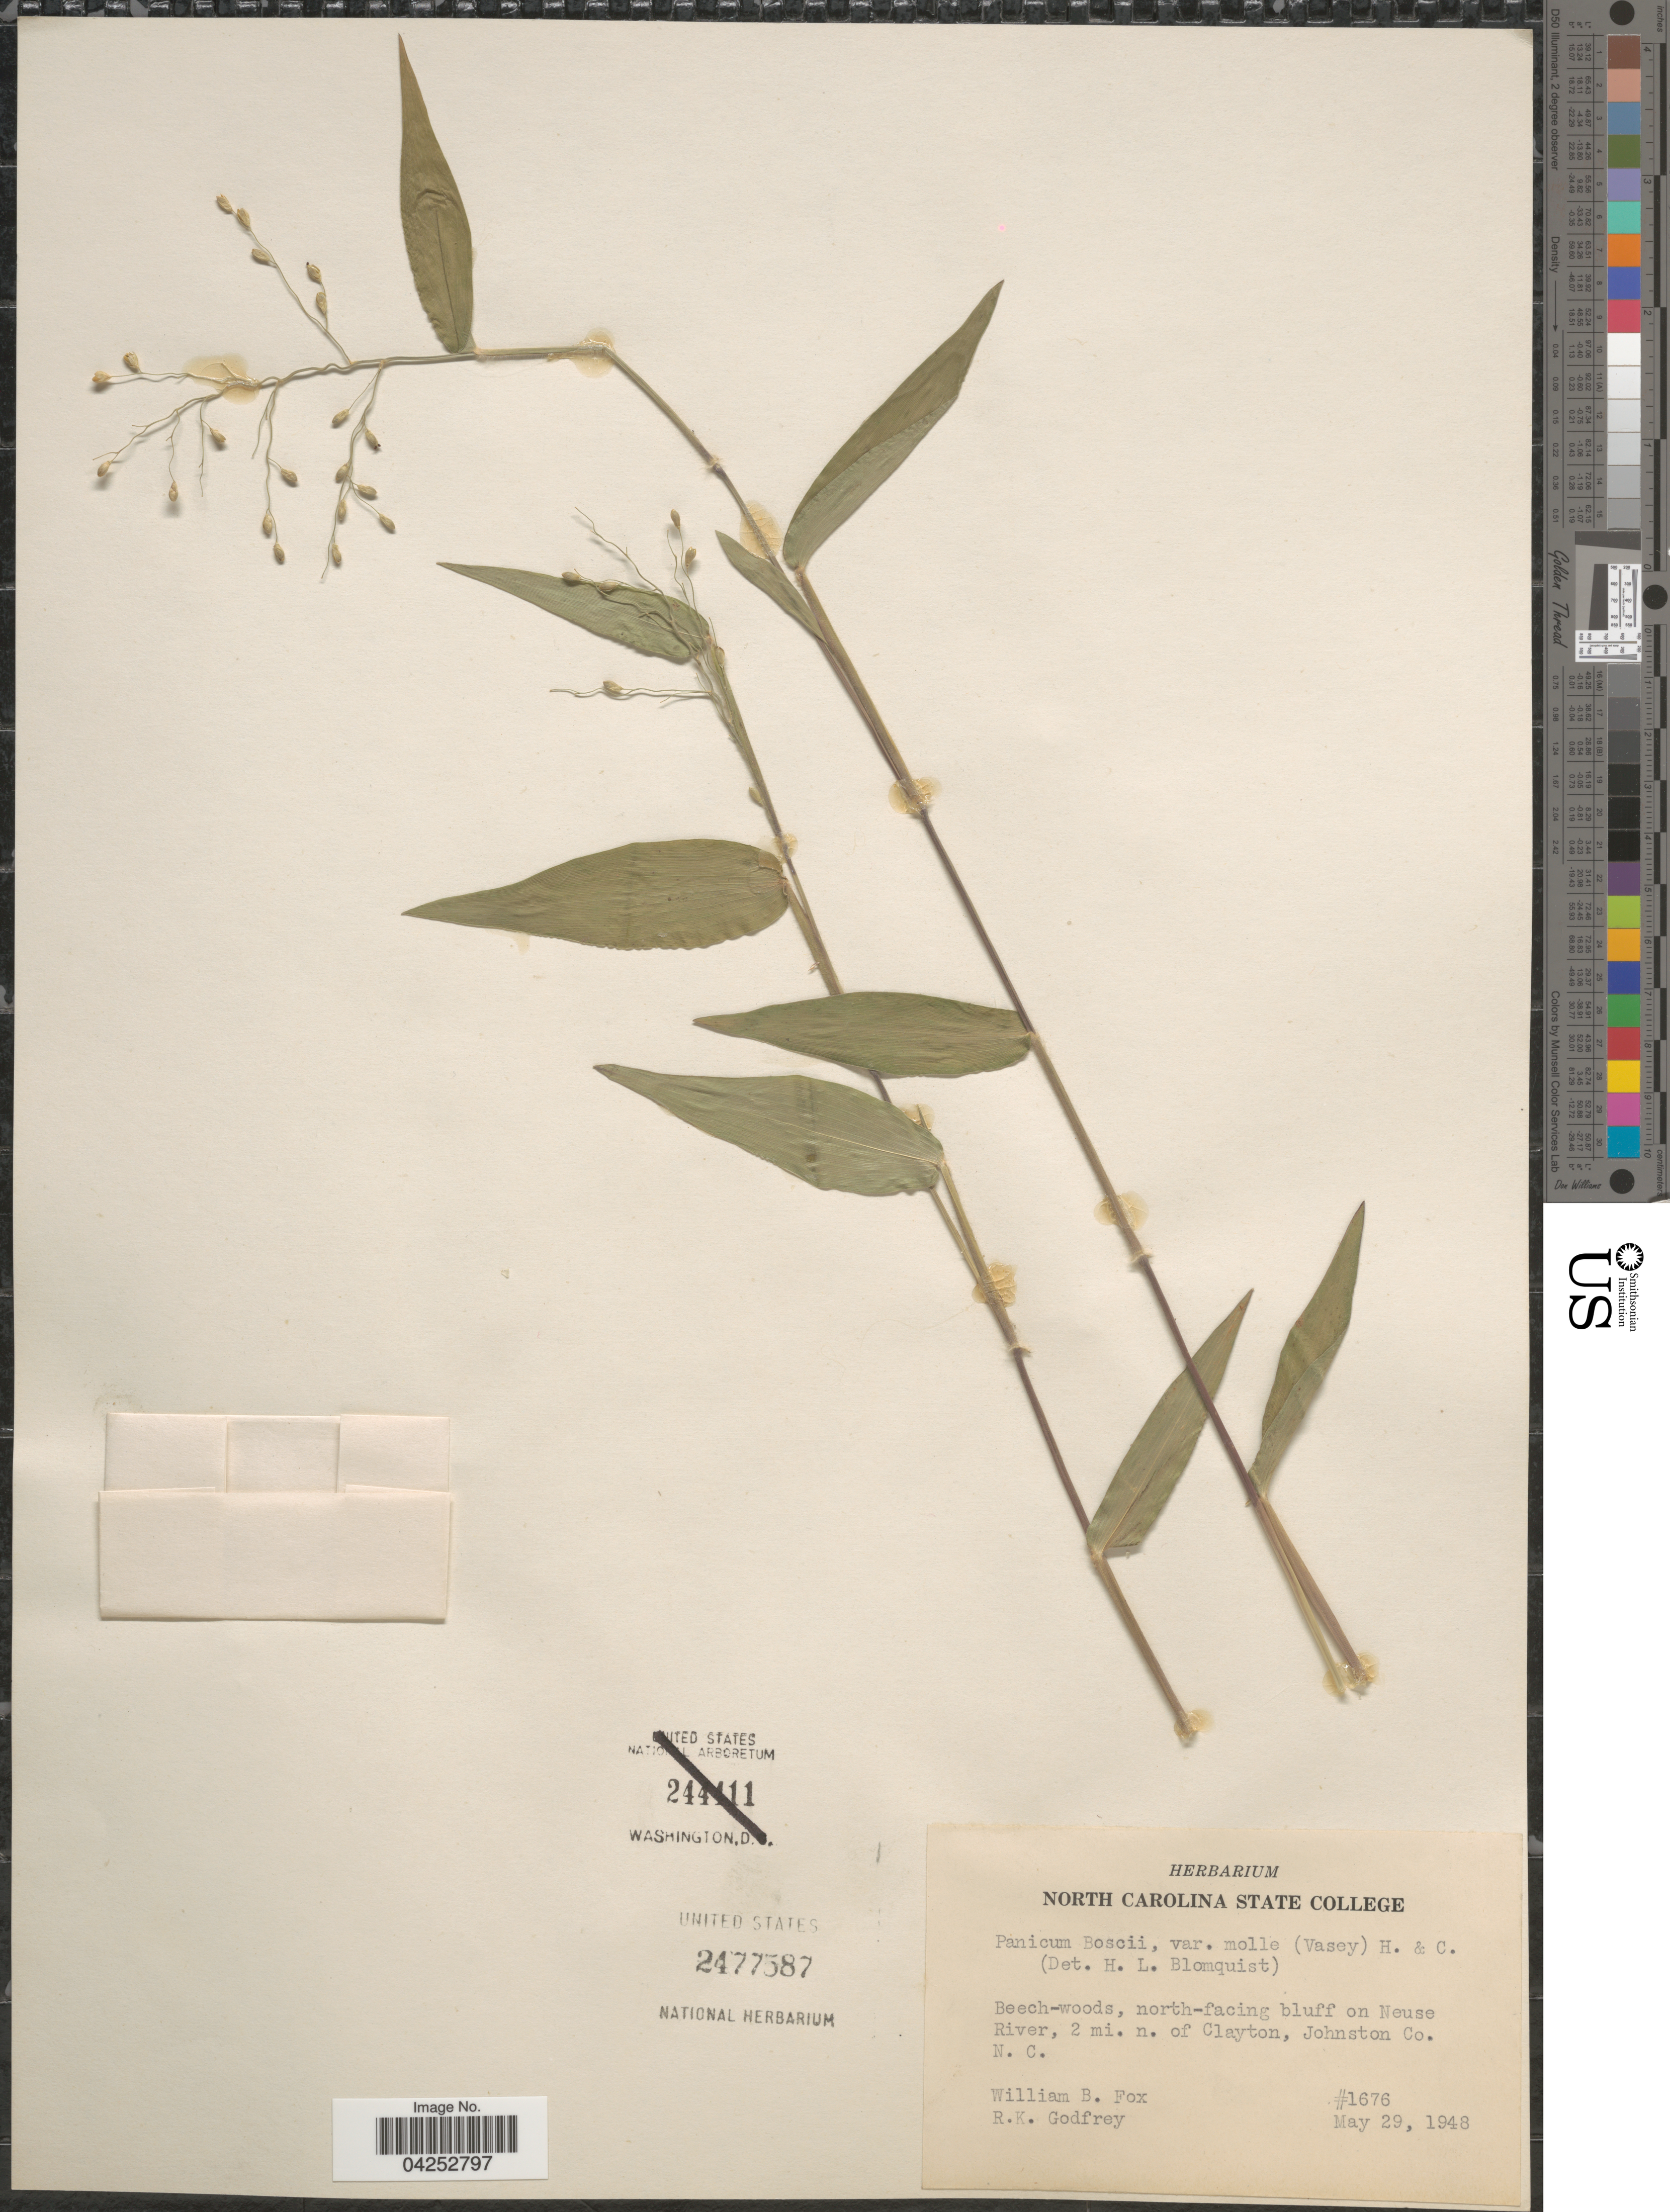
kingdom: Plantae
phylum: Tracheophyta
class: Liliopsida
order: Poales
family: Poaceae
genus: Dichanthelium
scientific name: Dichanthelium boscii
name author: (Poir.) Gould & C.A. Clark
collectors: W. B. Fox & R. K. Godfrey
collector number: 1676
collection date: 1948-05-29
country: United States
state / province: North Carolina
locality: Beech-woods, north-facing bluff on Neuse River, 2 mi. n. of Clayton, Johnston Co.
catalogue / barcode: US 2477587